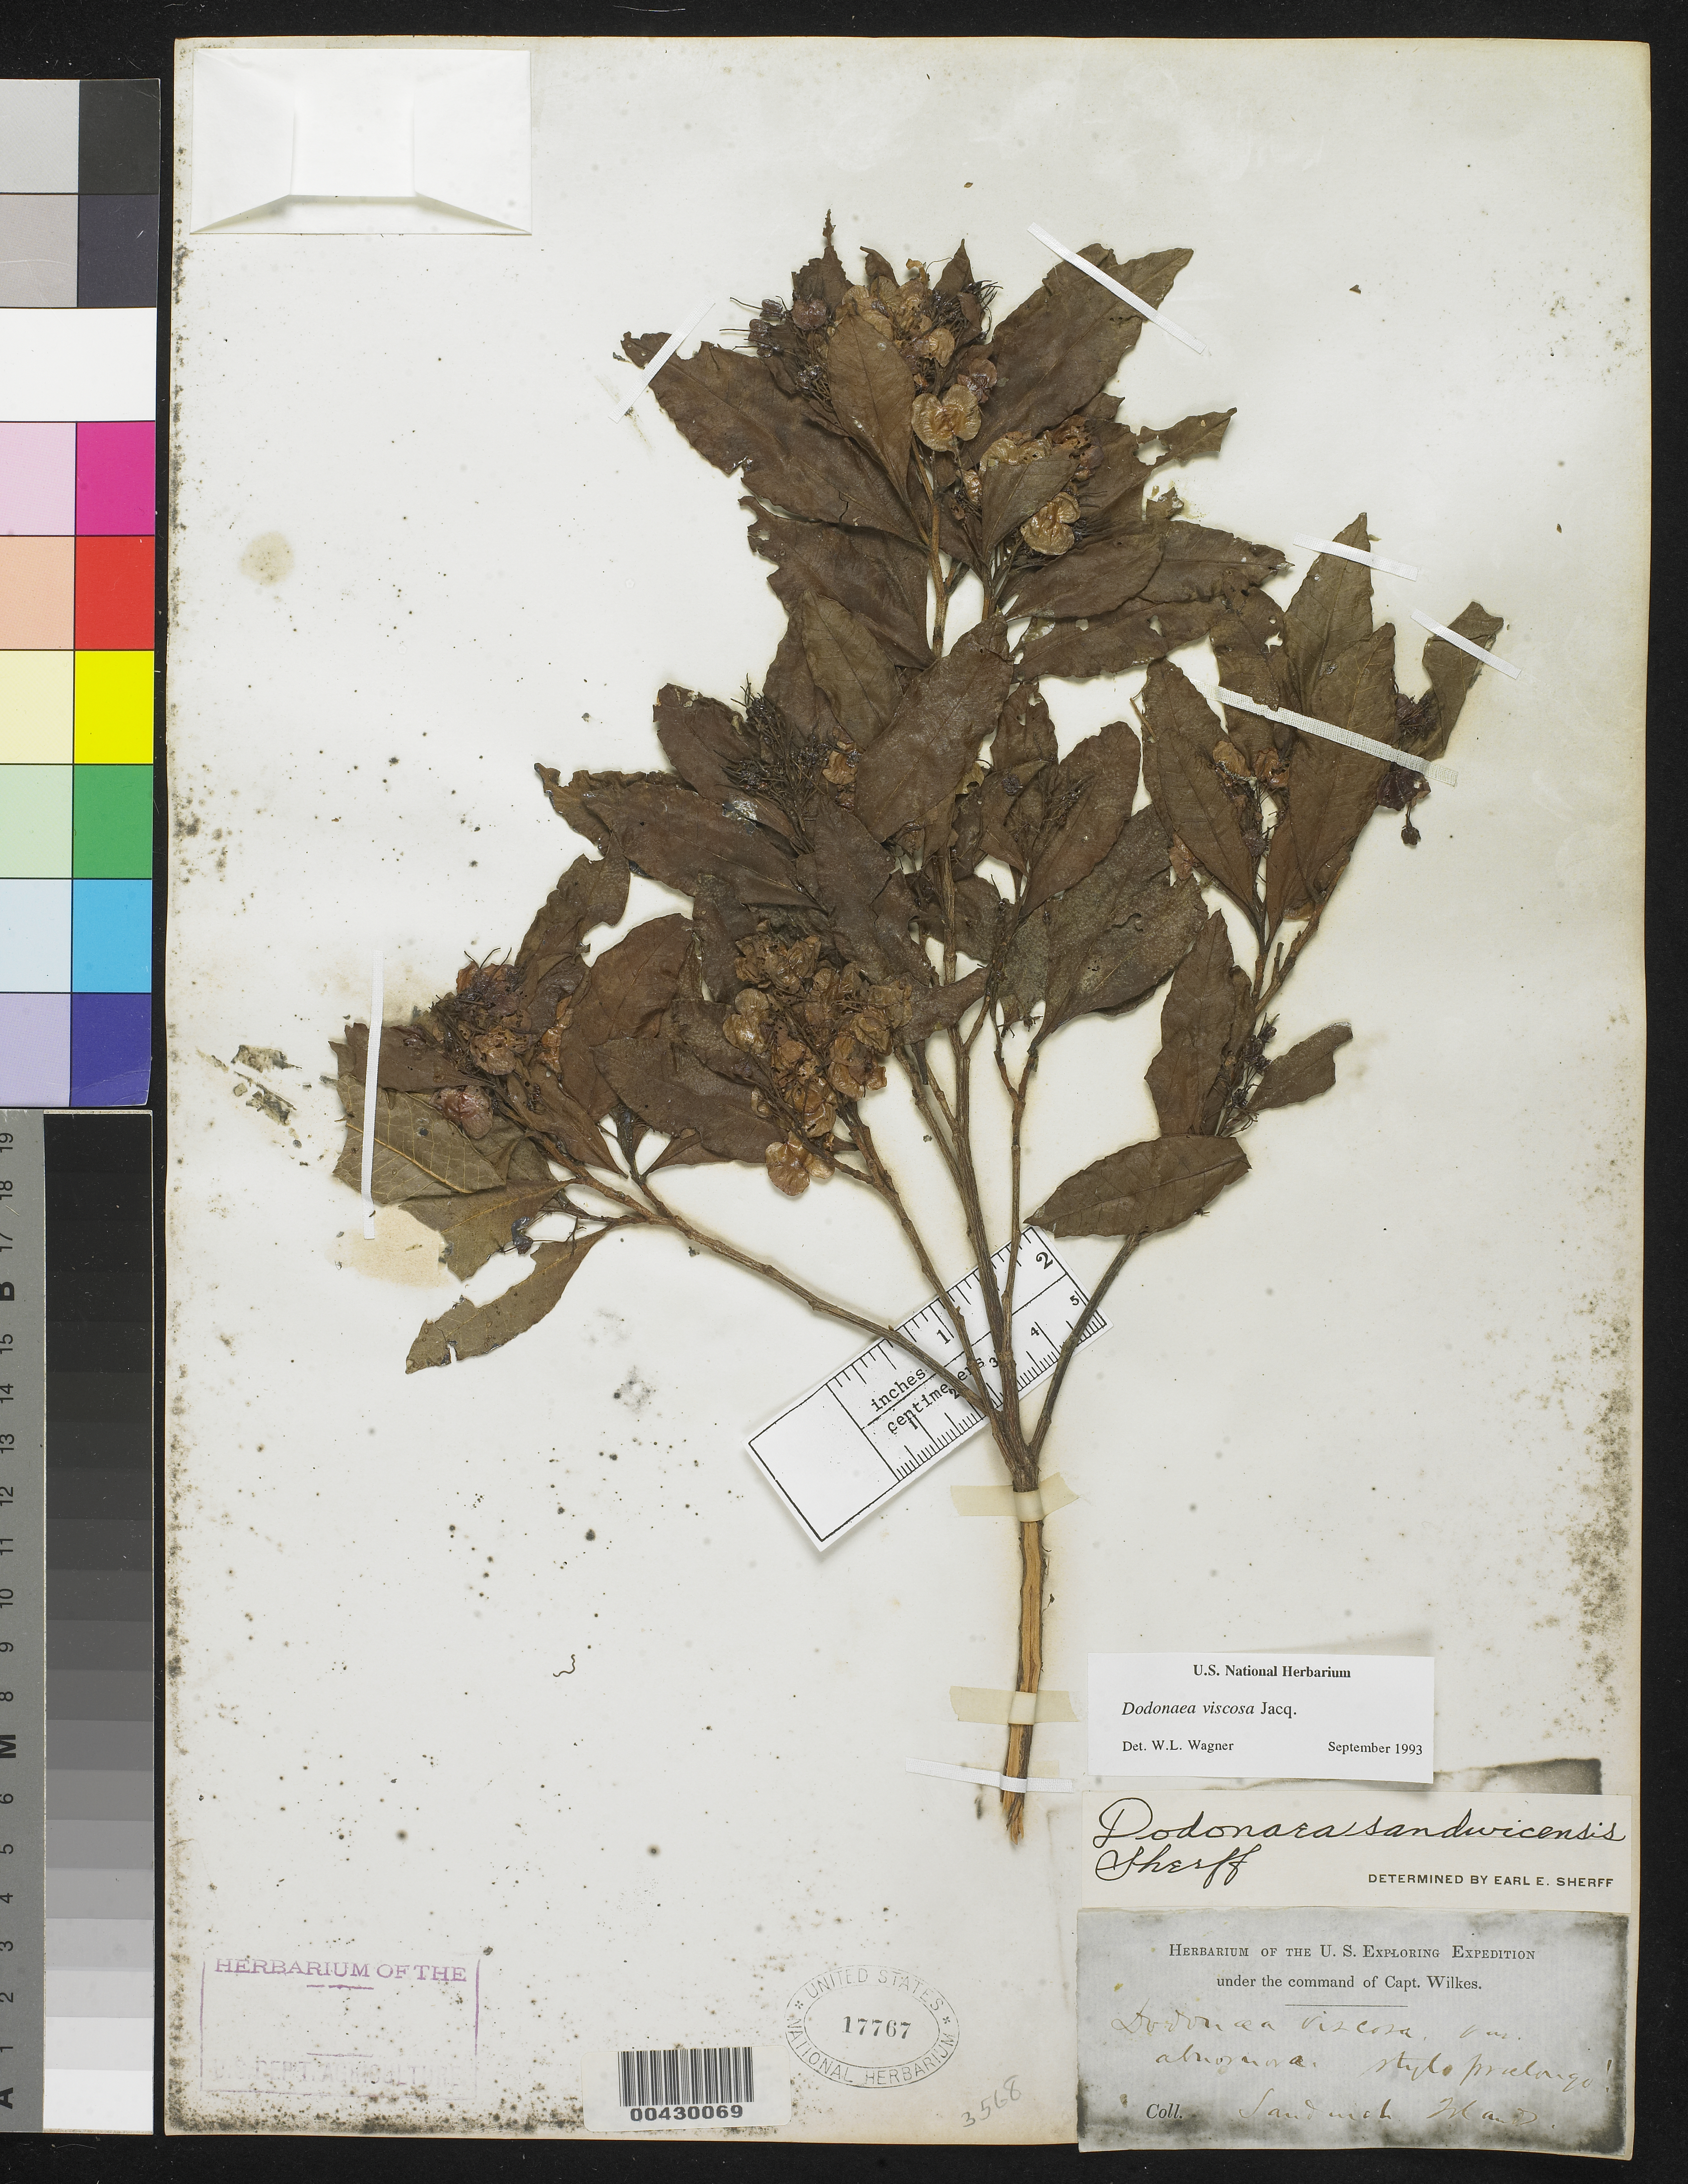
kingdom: Plantae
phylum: Tracheophyta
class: Magnoliopsida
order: Sapindales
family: Sapindaceae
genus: Dodonaea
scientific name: Dodonaea viscosa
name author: Jacq.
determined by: Wagner, W. L., (BOT), Smithsonian Institution - National Museum of Natural History (UNITED STATES)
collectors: Wilkes Explor. Exped.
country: United States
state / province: Hawaii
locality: Sandwich Islands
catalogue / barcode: US 17767